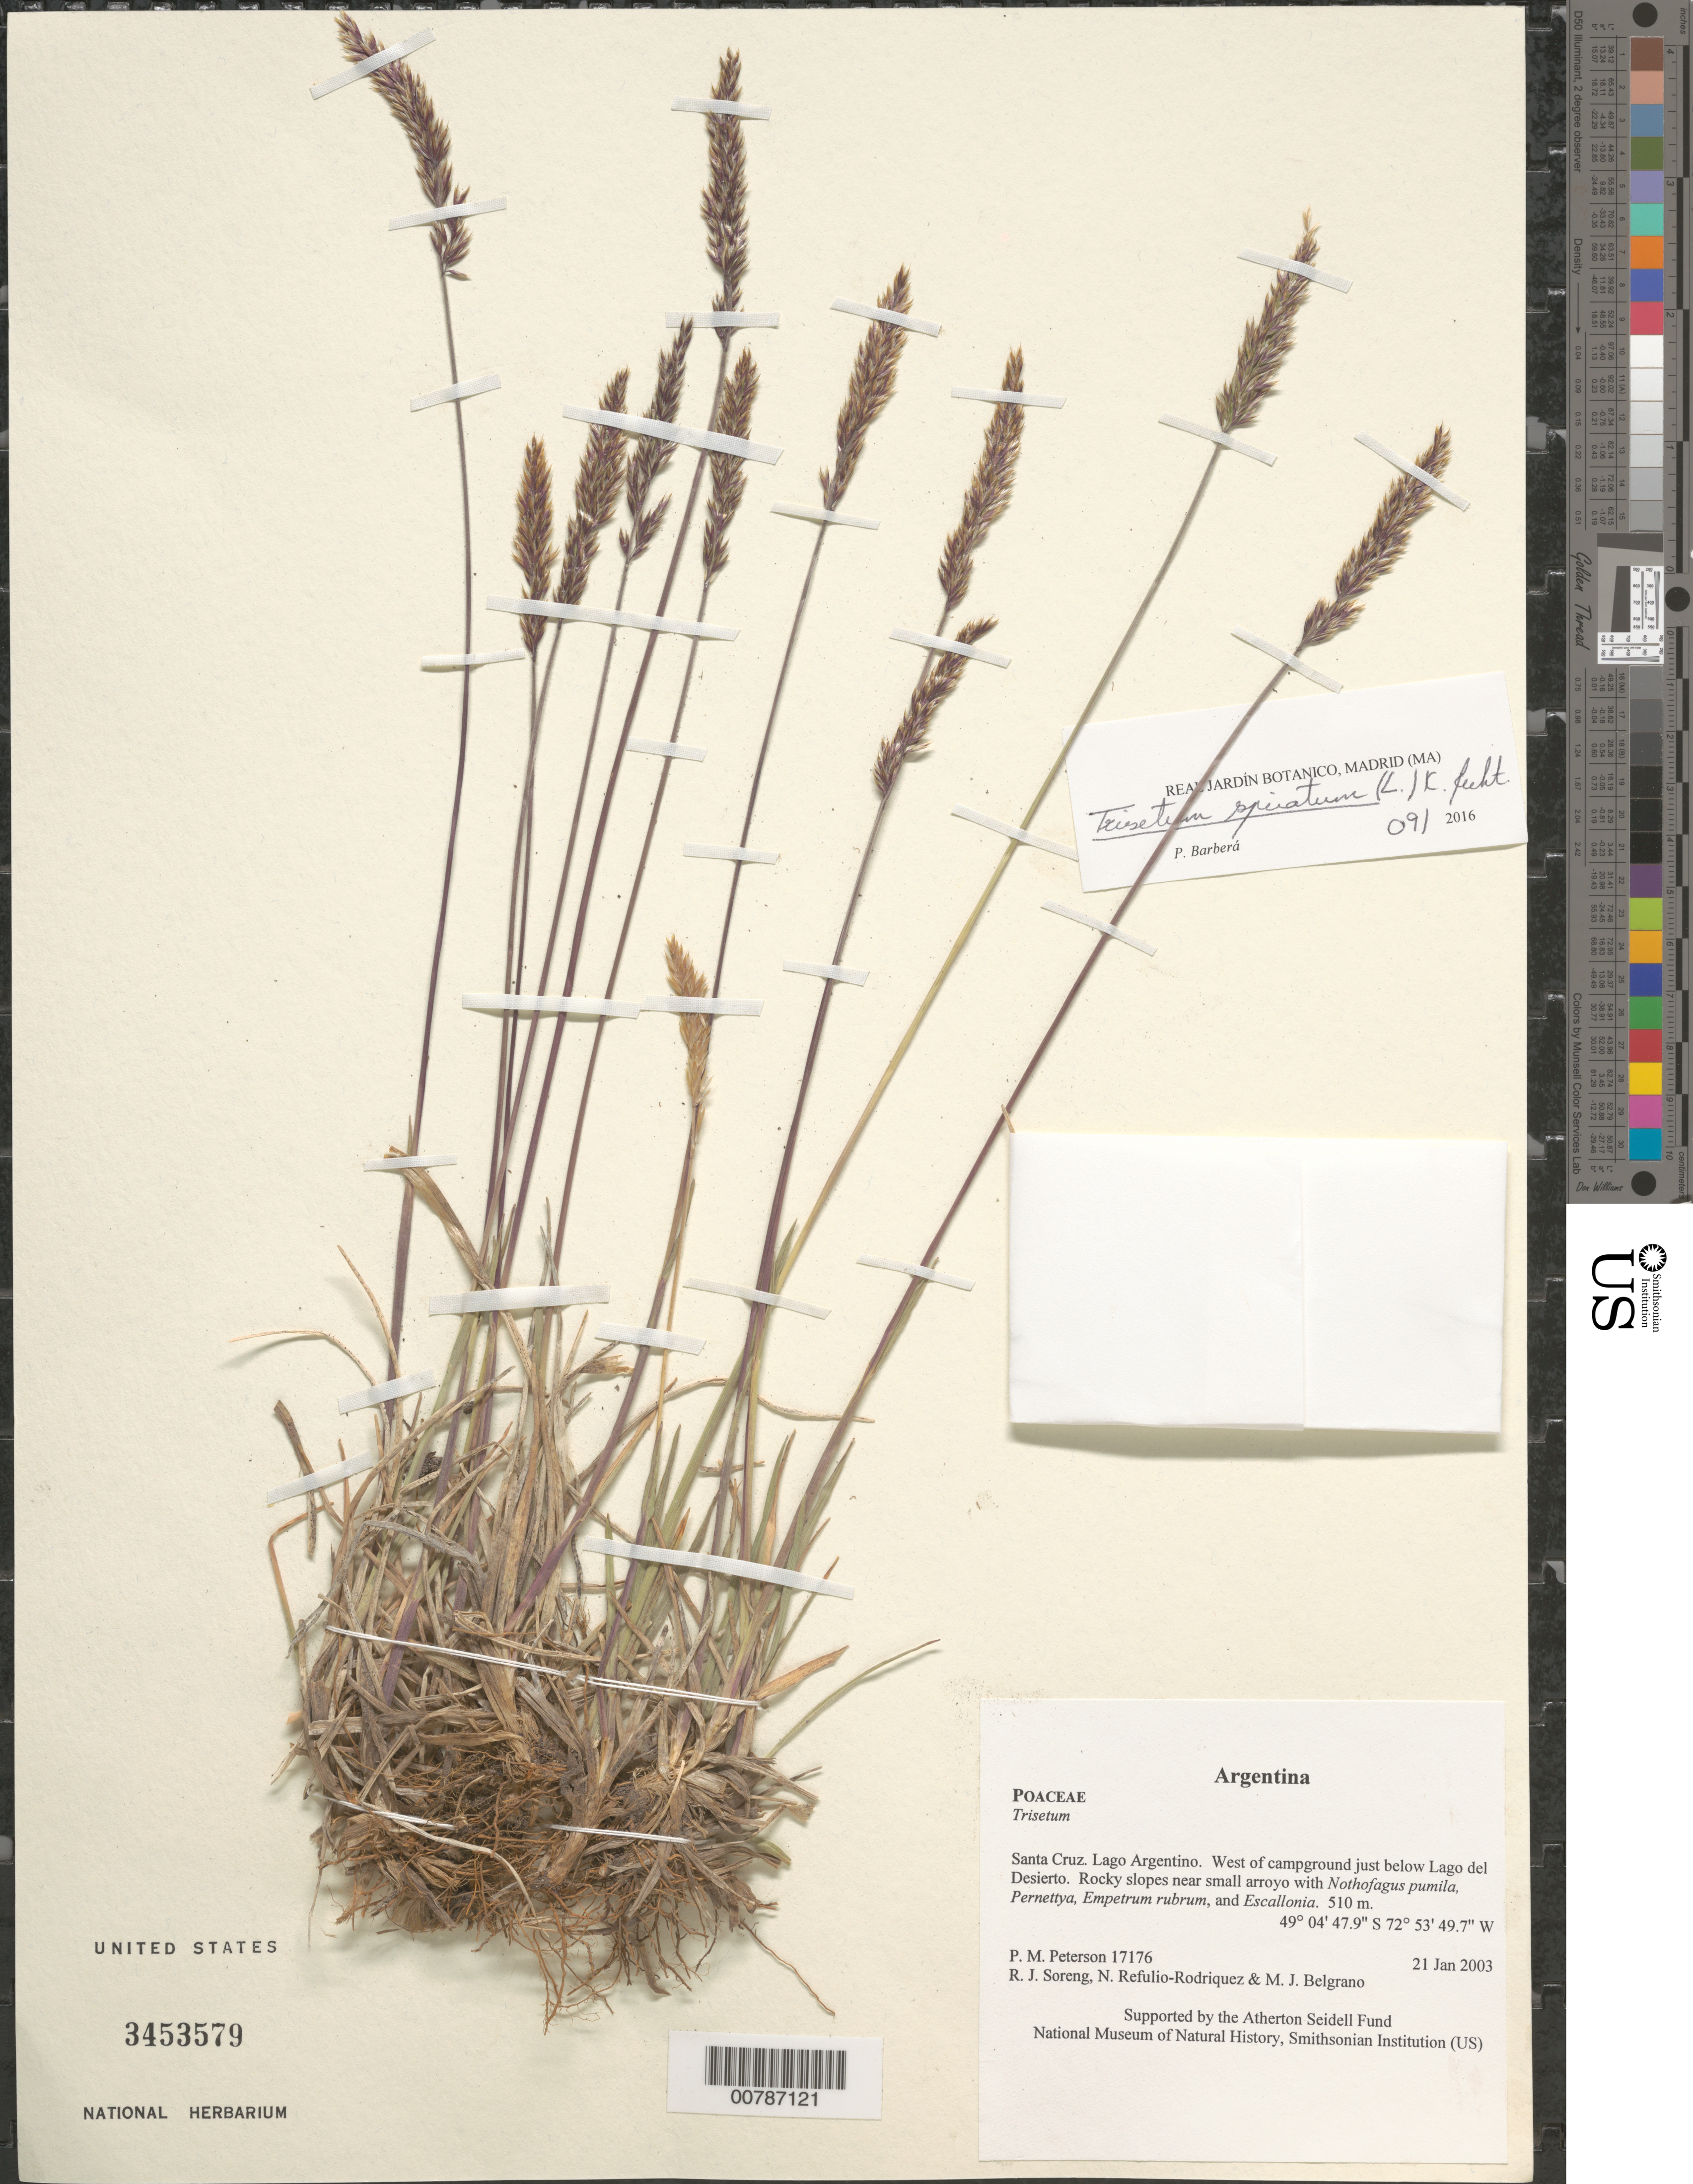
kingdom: Plantae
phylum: Tracheophyta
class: Liliopsida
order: Poales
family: Poaceae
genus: Koeleria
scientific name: Koeleria spicata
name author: (L.) Barberá et al.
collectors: P. M. Peterson, R. J. Soreng, N. Refulio-Rodríguez & M. Belgrano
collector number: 17176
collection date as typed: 21 Jan 2003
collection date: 2003-01-21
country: Argentina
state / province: Santa Cruz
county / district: Lago Argentino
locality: West of campground just below Lago del Desierto. Rocky slopes near small arroyo with Nothofagus pumila, Pernettya, Empetrum rubrum, and Escallonia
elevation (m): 510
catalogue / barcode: US 3453579